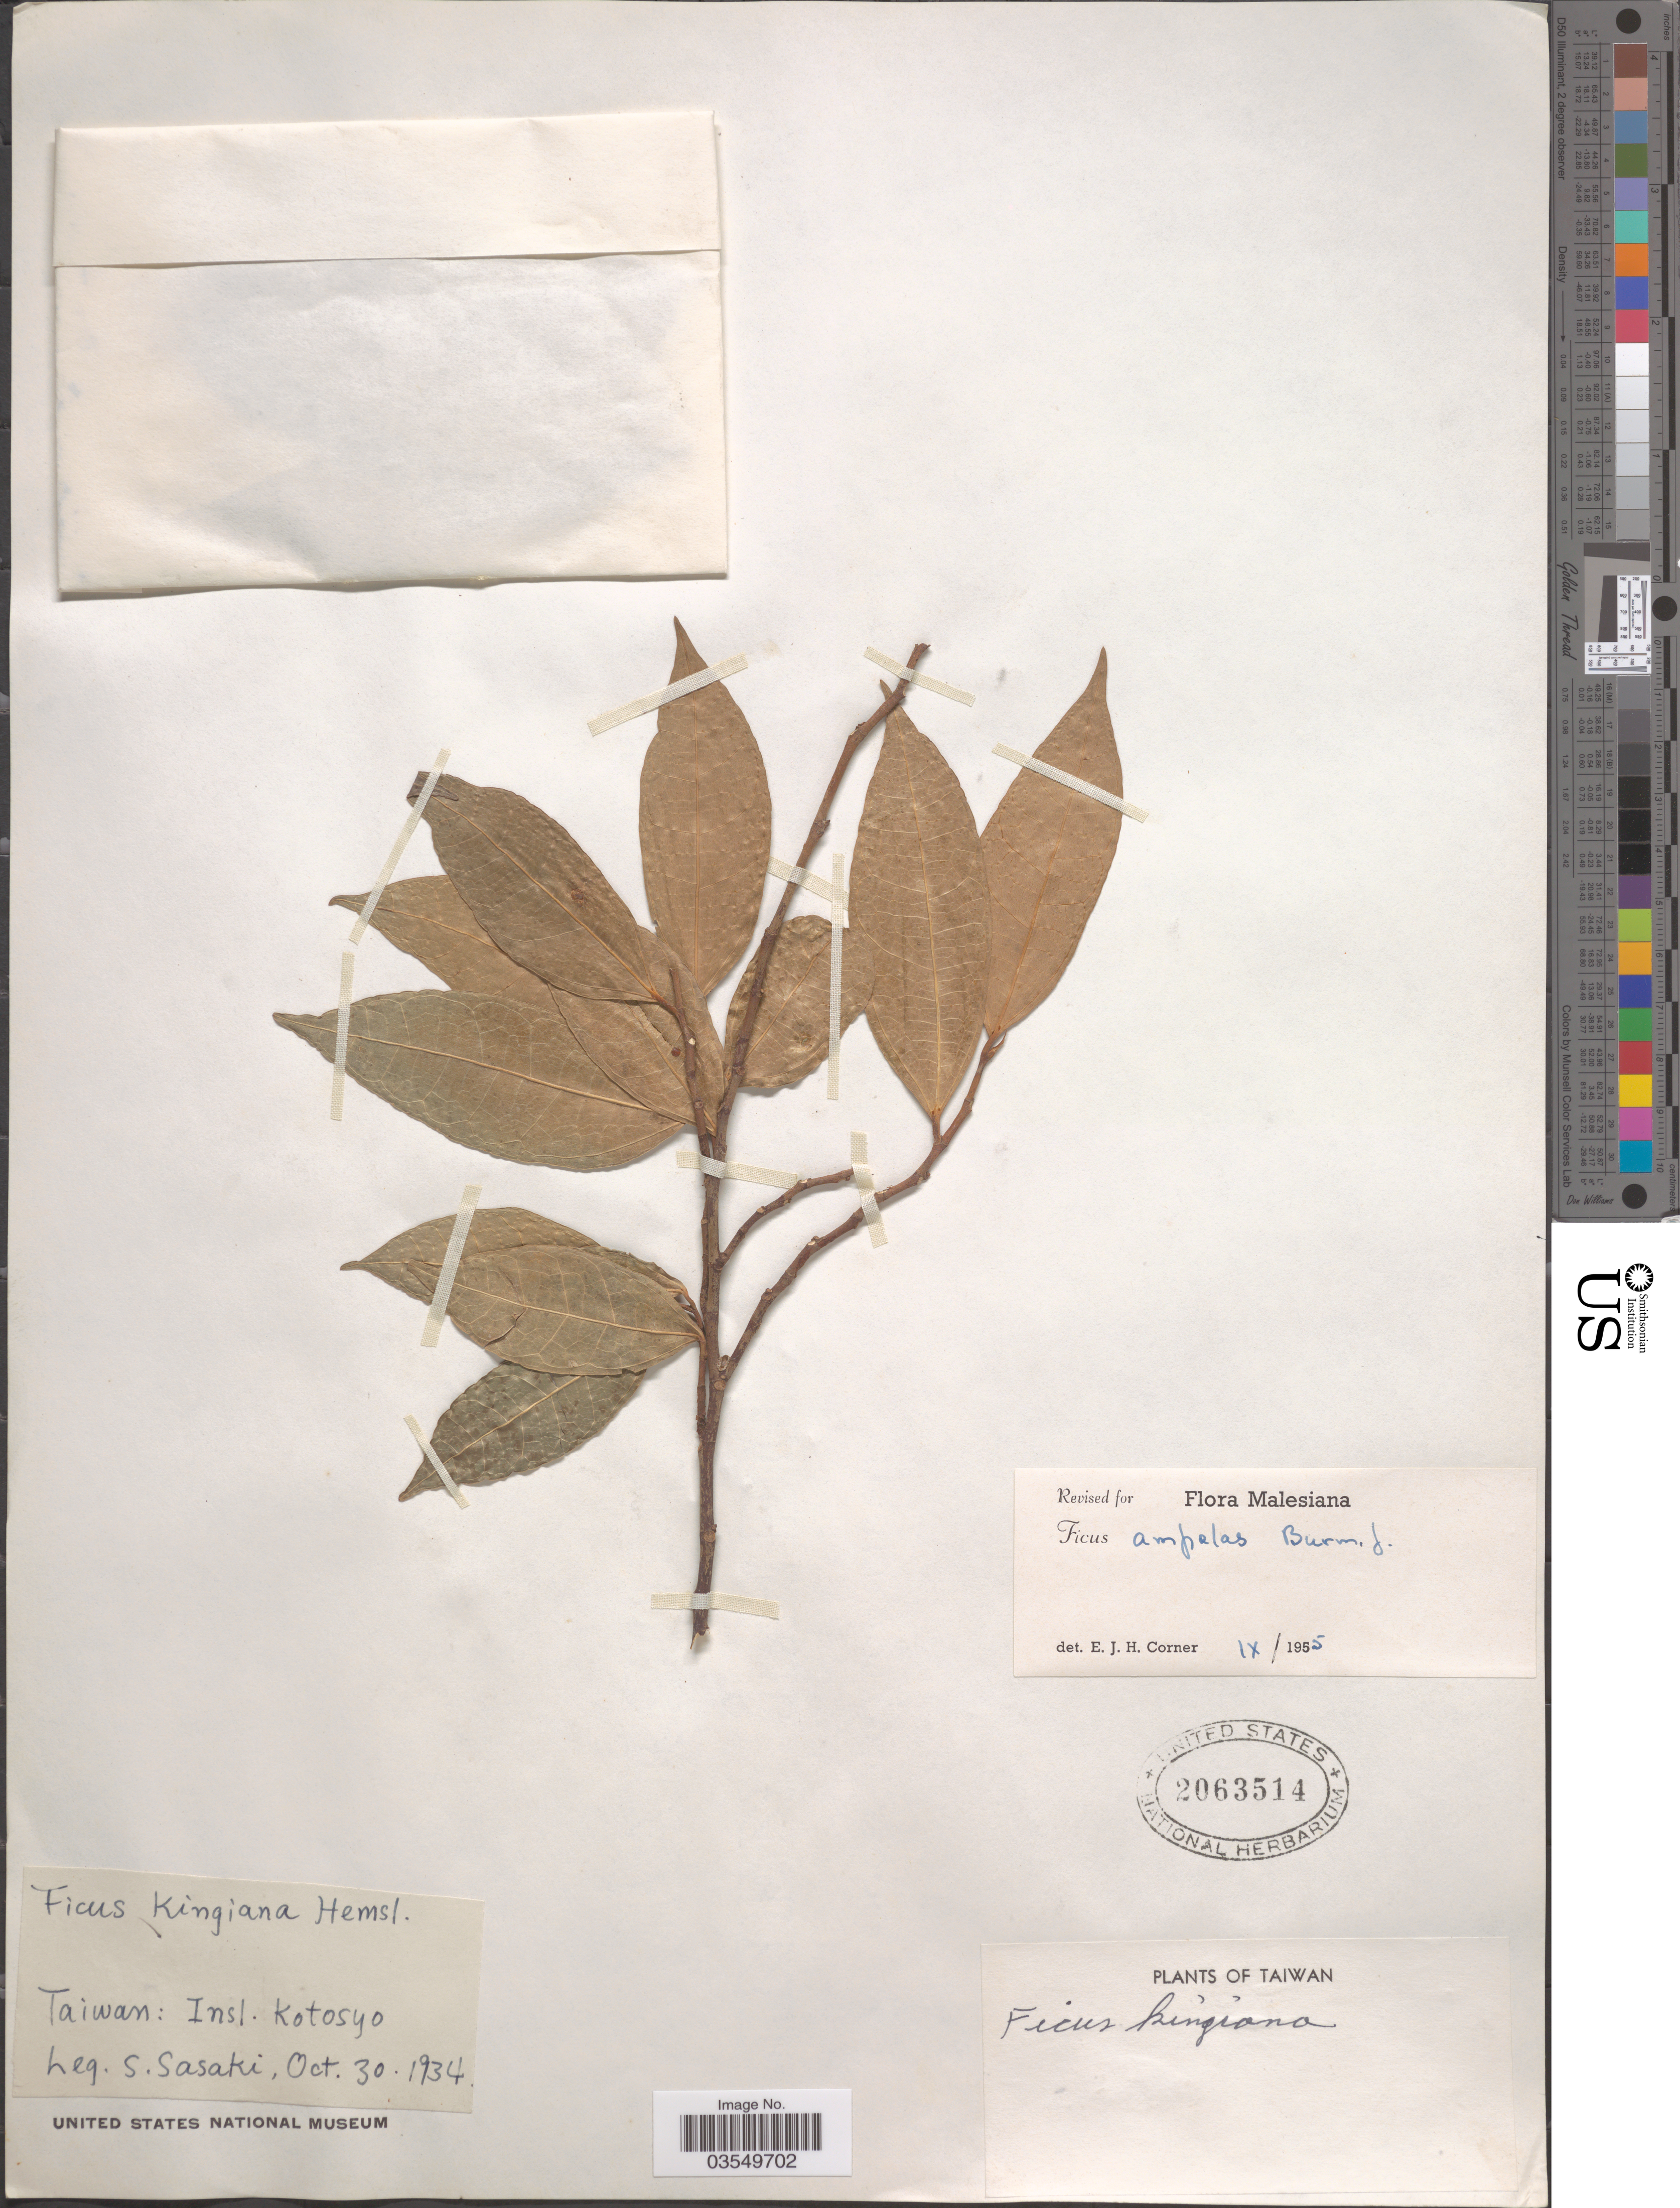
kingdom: Plantae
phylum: Tracheophyta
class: Magnoliopsida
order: Rosales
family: Moraceae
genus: Ficus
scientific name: Ficus ampelos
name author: Burm. f.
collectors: S. Sasaki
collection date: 1934-10-30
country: Taiwan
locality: Insl. Kotosyo.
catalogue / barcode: US 2063514